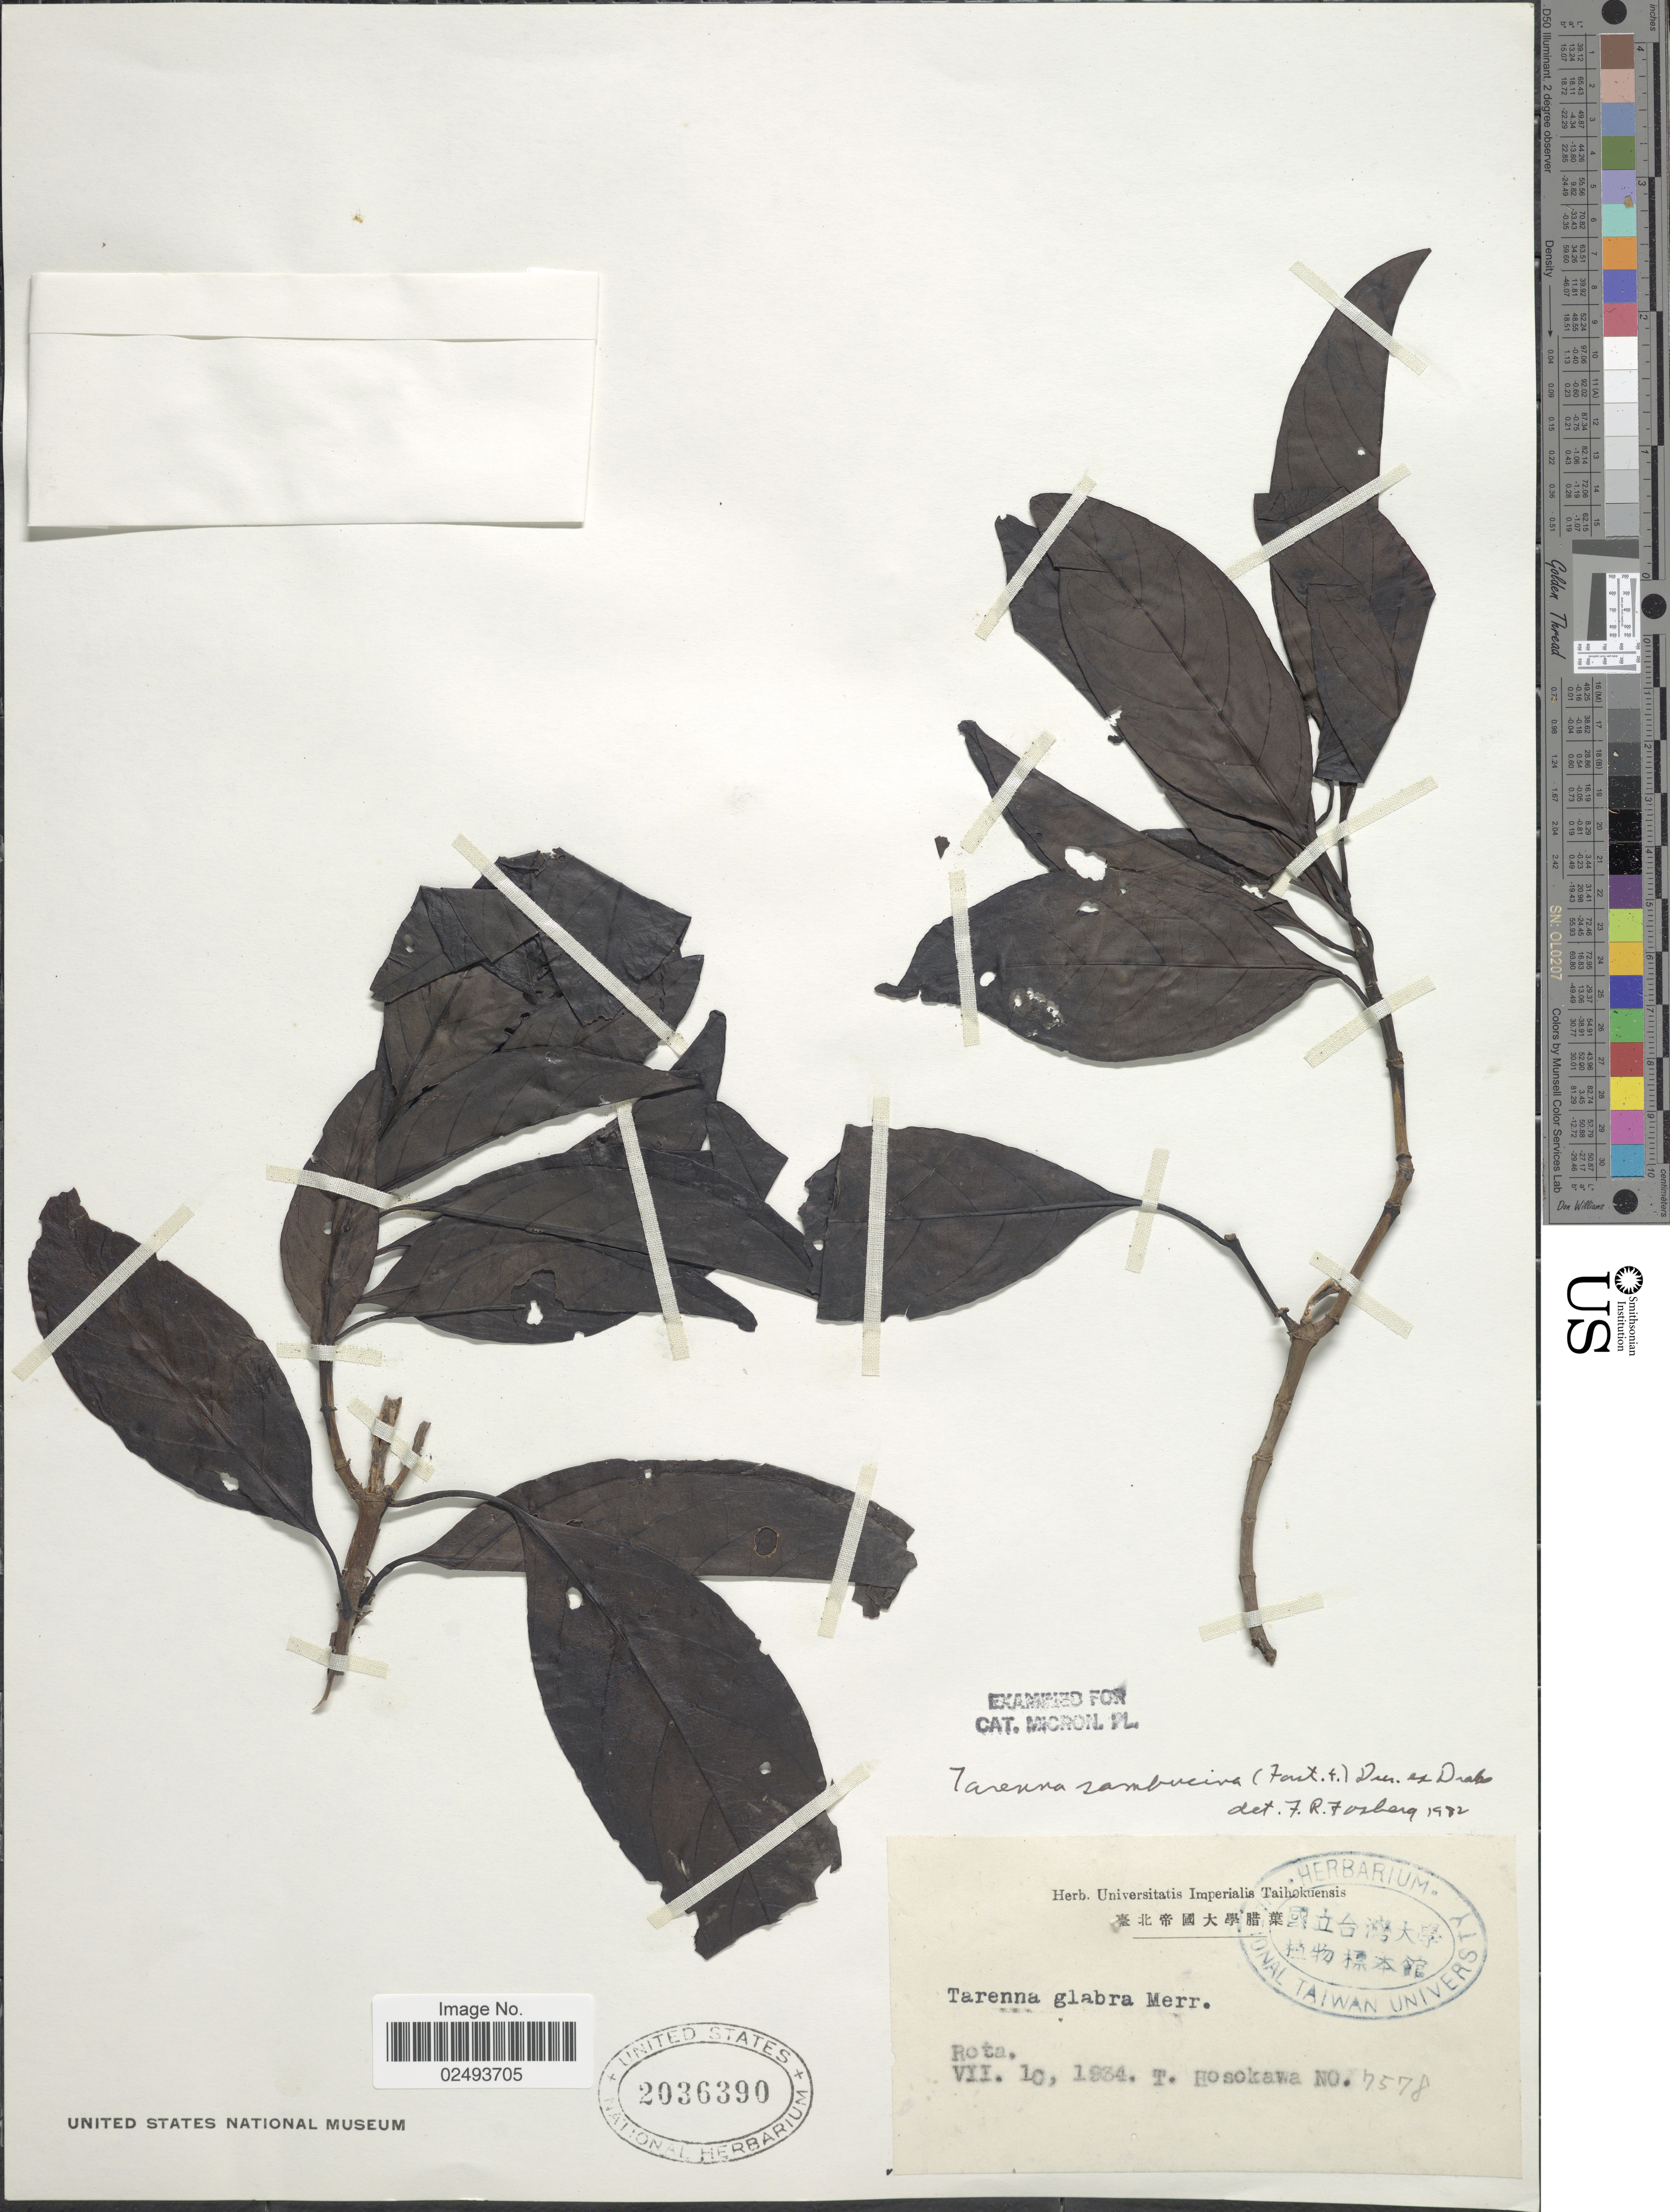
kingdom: Plantae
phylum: Tracheophyta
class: Magnoliopsida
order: Gentianales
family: Rubiaceae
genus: Tarenna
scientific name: Tarenna sambucina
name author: (G. Forst.) Drake ex Durand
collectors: T. Hosokawa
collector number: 7578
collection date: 1934-07-10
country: Northern Mariana Islands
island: Rota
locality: Rota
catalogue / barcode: US 2036390